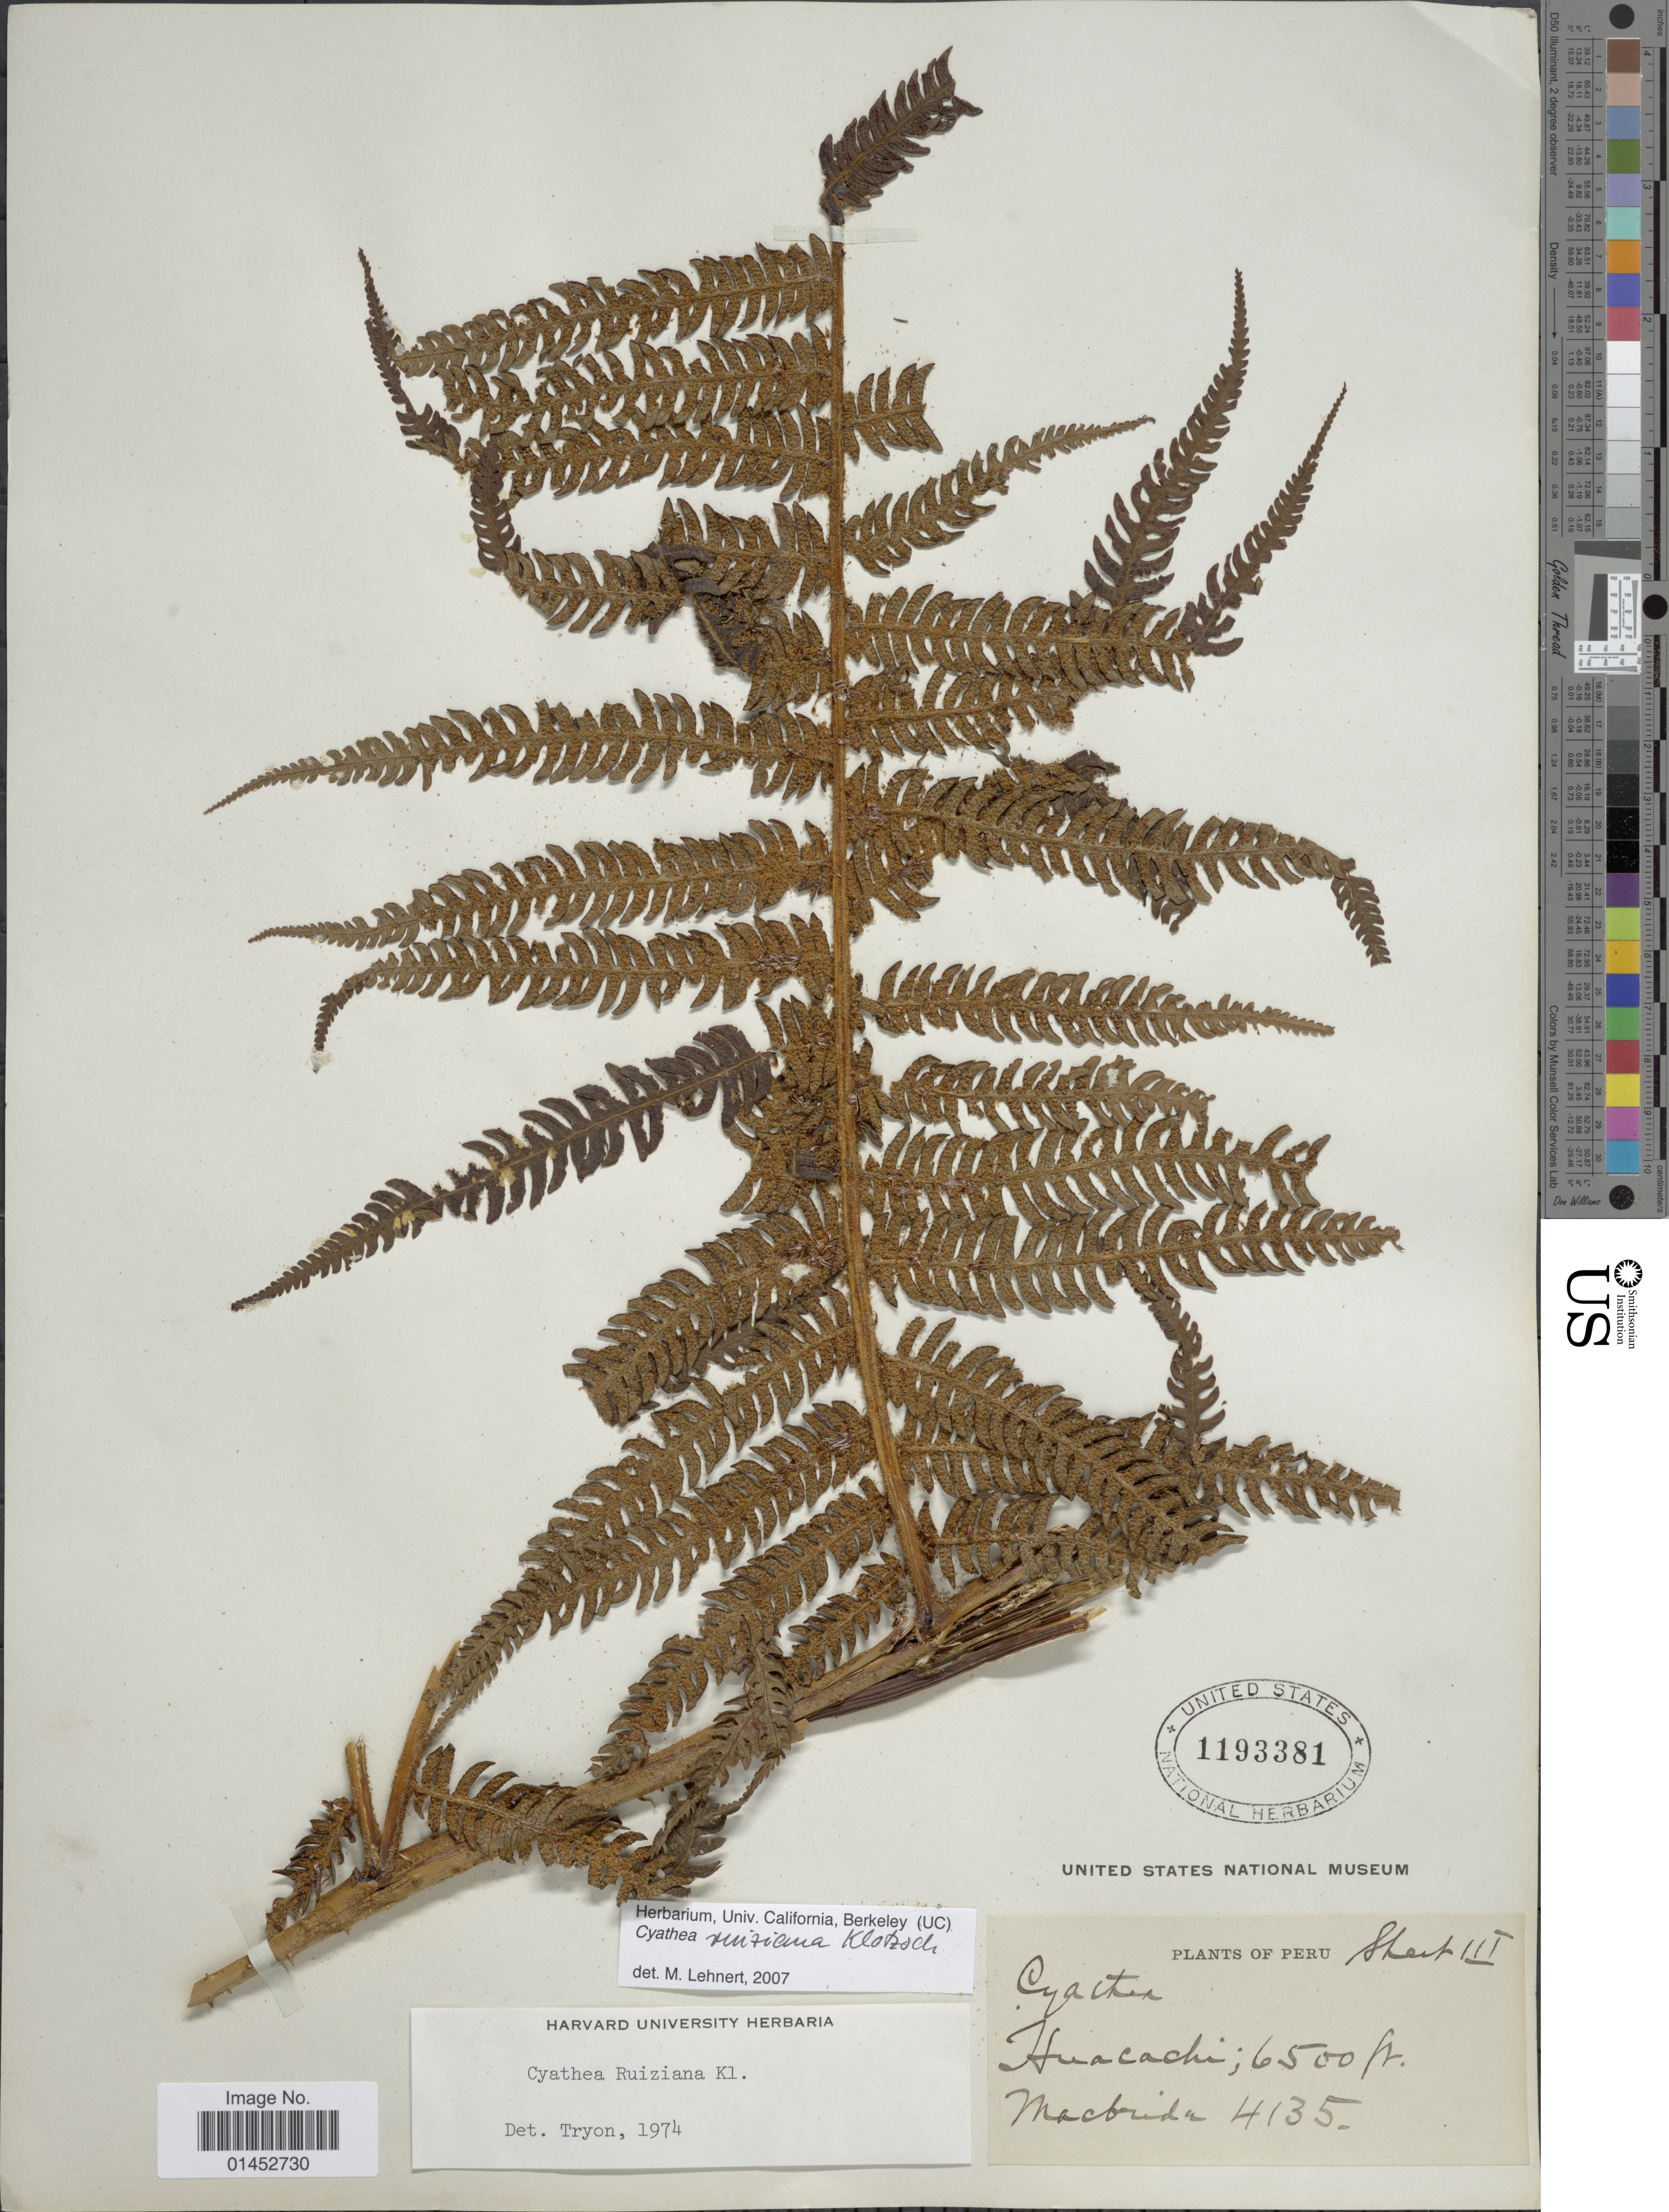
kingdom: Plantae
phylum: Tracheophyta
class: Polypodiopsida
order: Cyatheales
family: Cyatheaceae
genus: Cyathea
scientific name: Cyathea ruiziana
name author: Klotzsch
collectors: Macbride, --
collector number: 4135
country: Peru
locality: Huacachi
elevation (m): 1981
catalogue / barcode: US 1193381